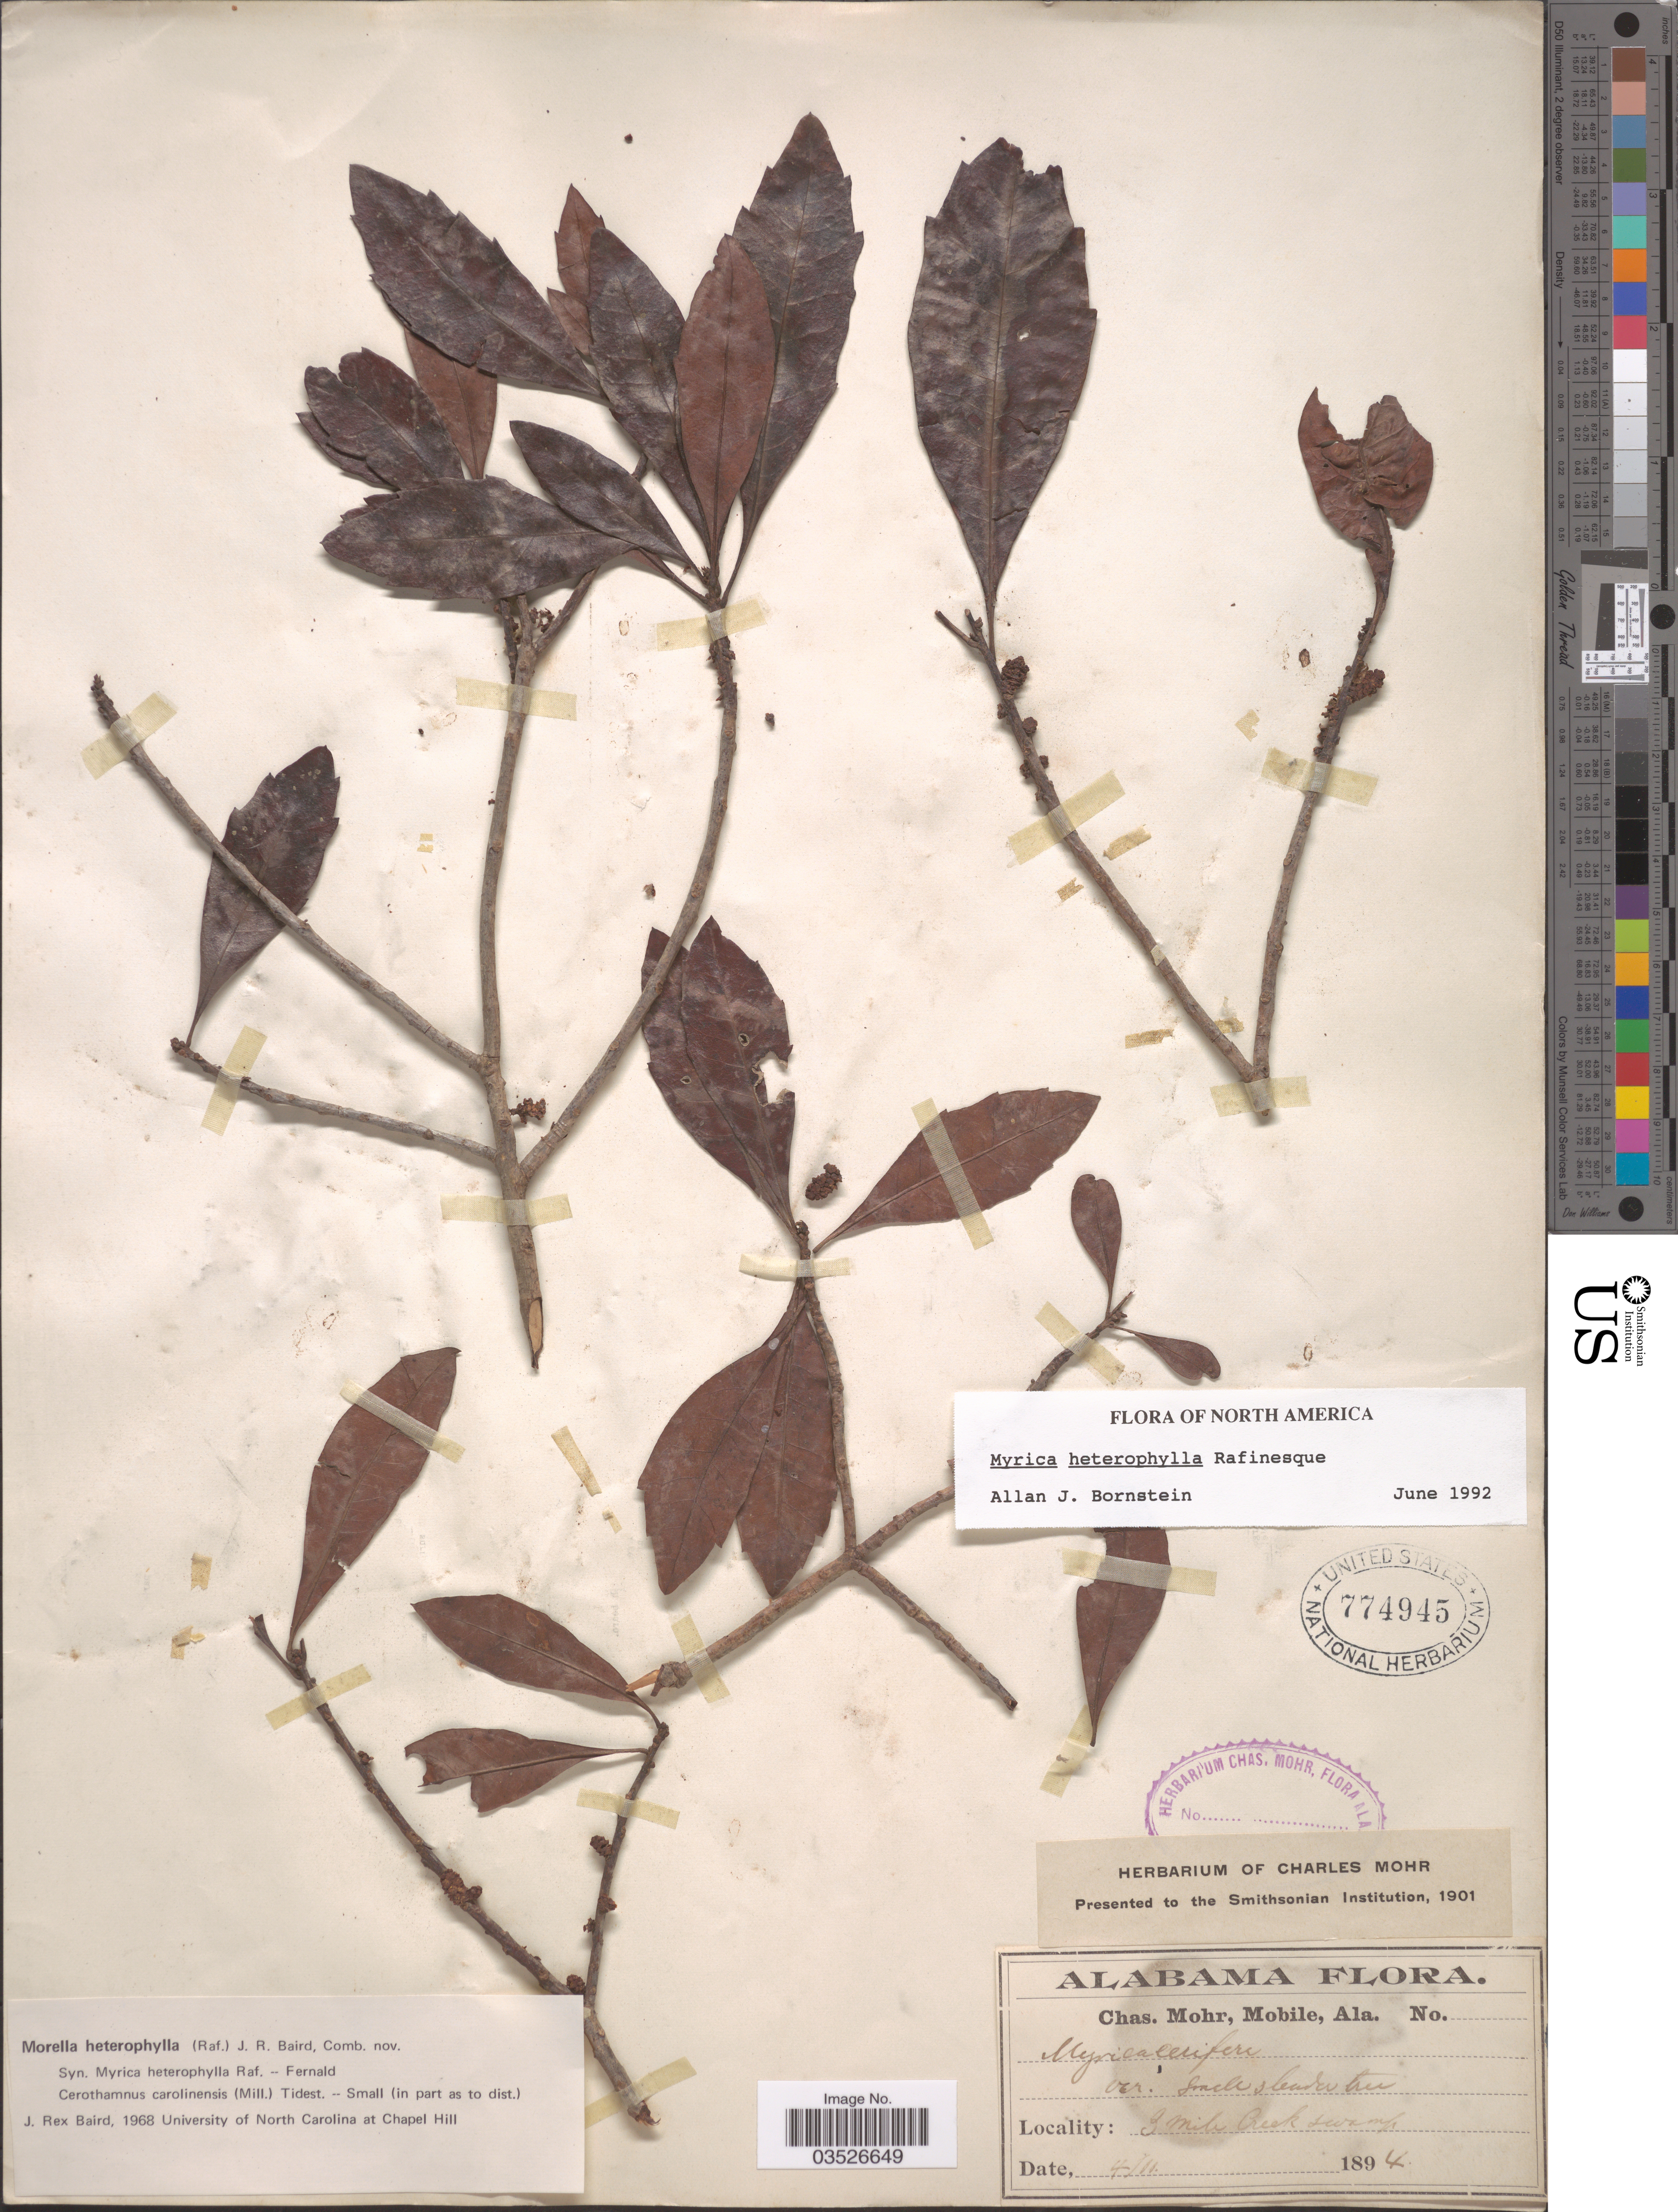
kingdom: Plantae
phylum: Tracheophyta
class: Magnoliopsida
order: Fagales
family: Myricaceae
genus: Morella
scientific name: Morella caroliniensis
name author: (Mill.) Small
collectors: Mohr, C. T. (herbarium)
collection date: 1894-08-04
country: United States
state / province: Alabama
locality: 3 mile Creek swamp.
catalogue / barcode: US 774945